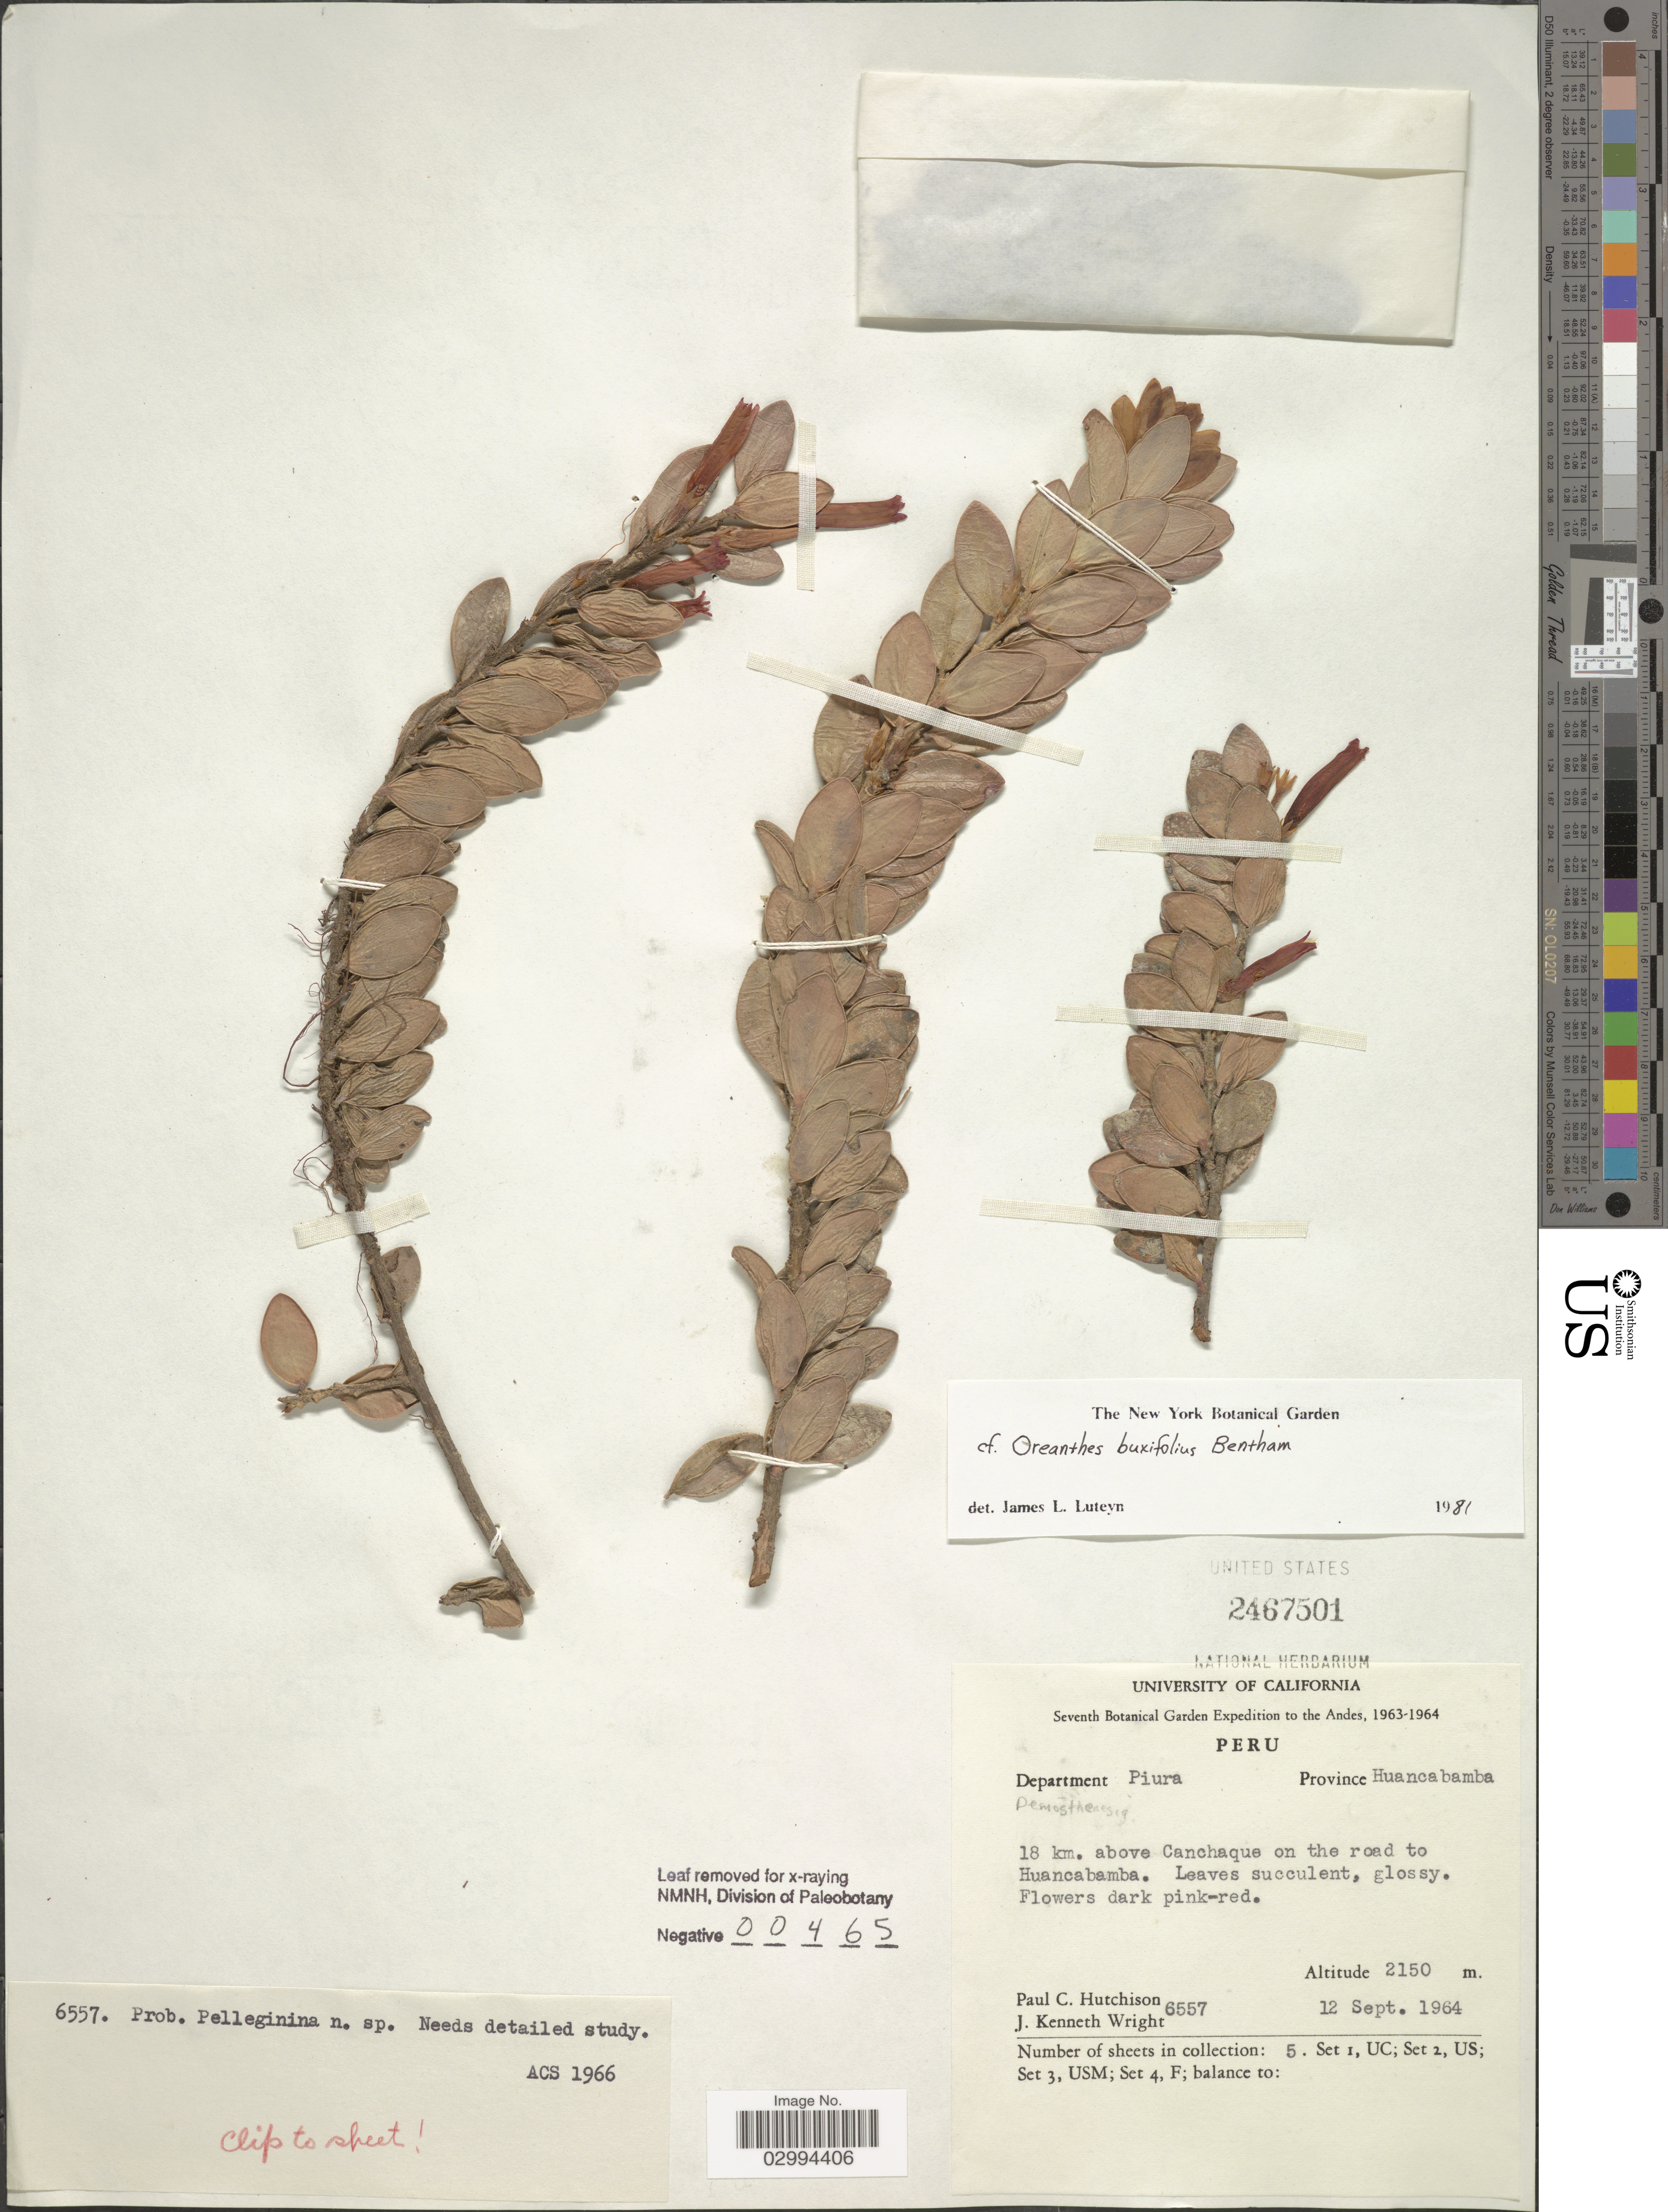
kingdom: Plantae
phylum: Tracheophyta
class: Magnoliopsida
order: Ericales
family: Ericaceae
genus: Oreanthes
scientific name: Oreanthes buxifolius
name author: Benth.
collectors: P. C. Hutchison & J. K. Wright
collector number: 6557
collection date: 1964-09-12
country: Peru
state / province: Piura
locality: The Andes, Department Piura, Province Huancabamba, 18 km. above Canchaque on the road to Huancabamba.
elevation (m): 2150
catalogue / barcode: US 2467501